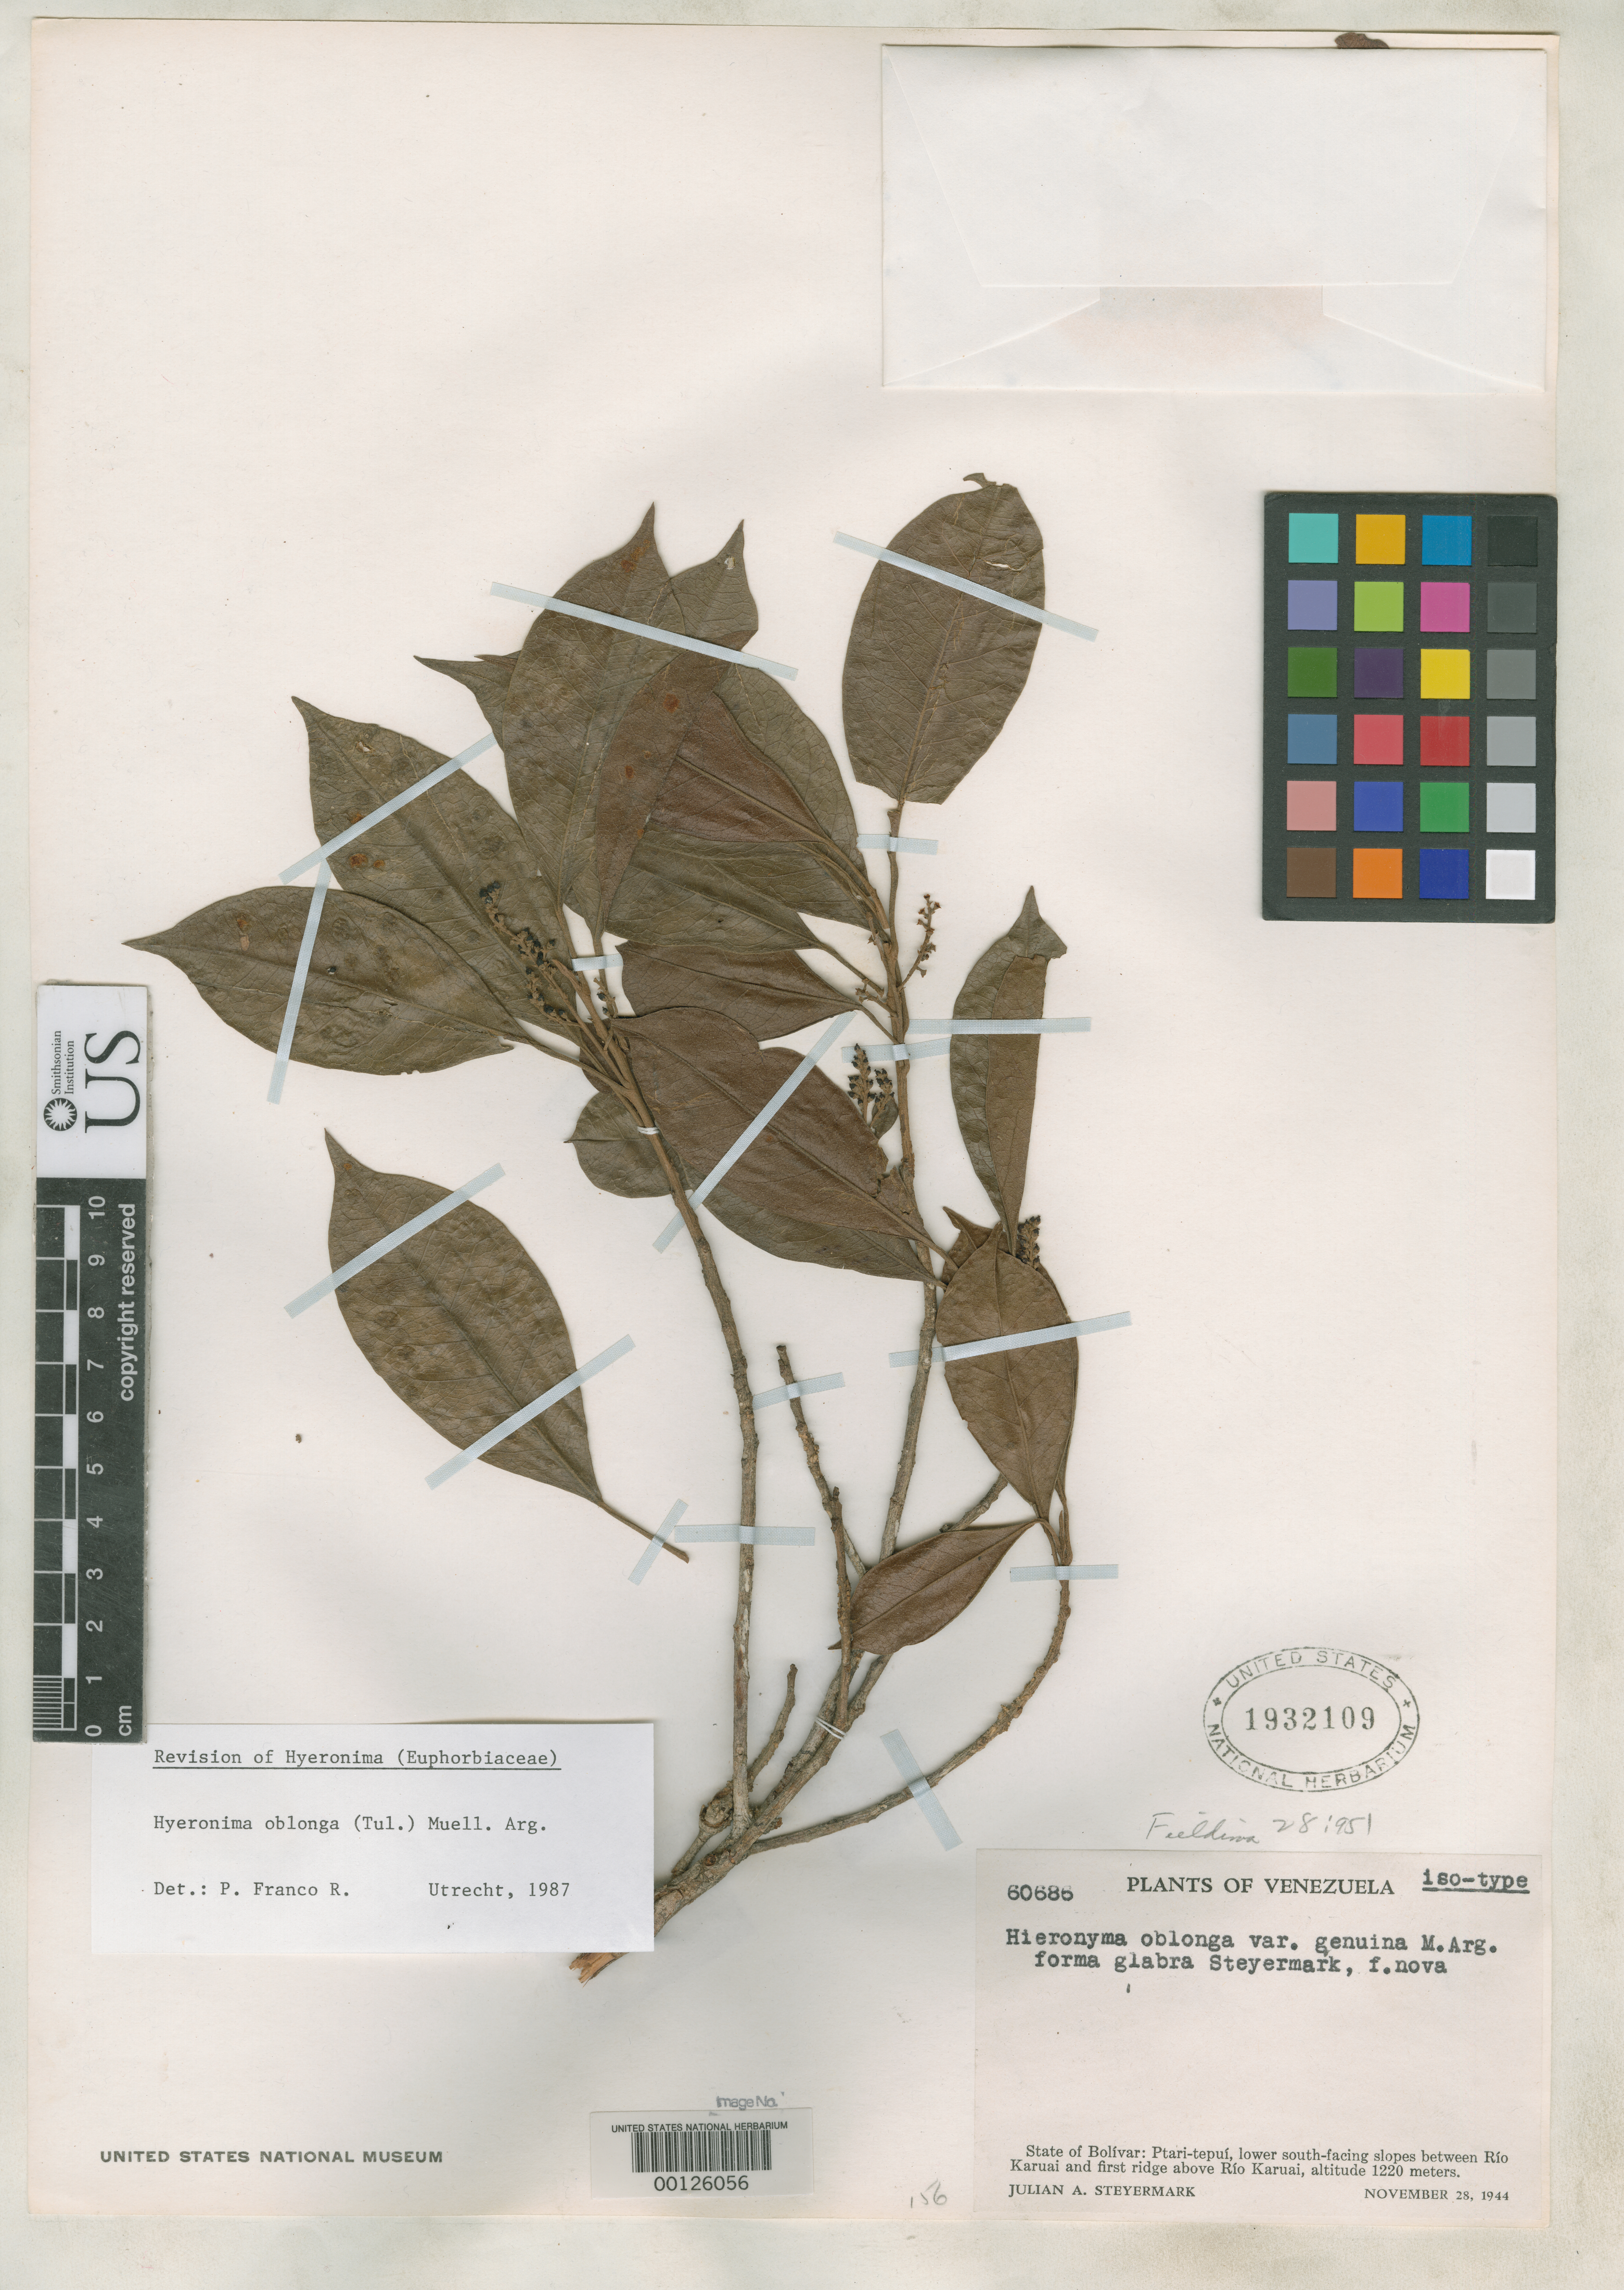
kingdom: Plantae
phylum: Tracheophyta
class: Magnoliopsida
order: Malpighiales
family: Phyllanthaceae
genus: Hieronyma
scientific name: Hieronyma oblonga f. glabra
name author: Steyerm.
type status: Isotype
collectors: J. Steyermark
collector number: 60687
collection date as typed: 28 Nov 1944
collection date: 1944-11-28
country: Venezuela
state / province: Bolivar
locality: Ptari-tepui, between Rio Karuai and ridge above Rio Karuai.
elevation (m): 1220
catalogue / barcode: US 1932109